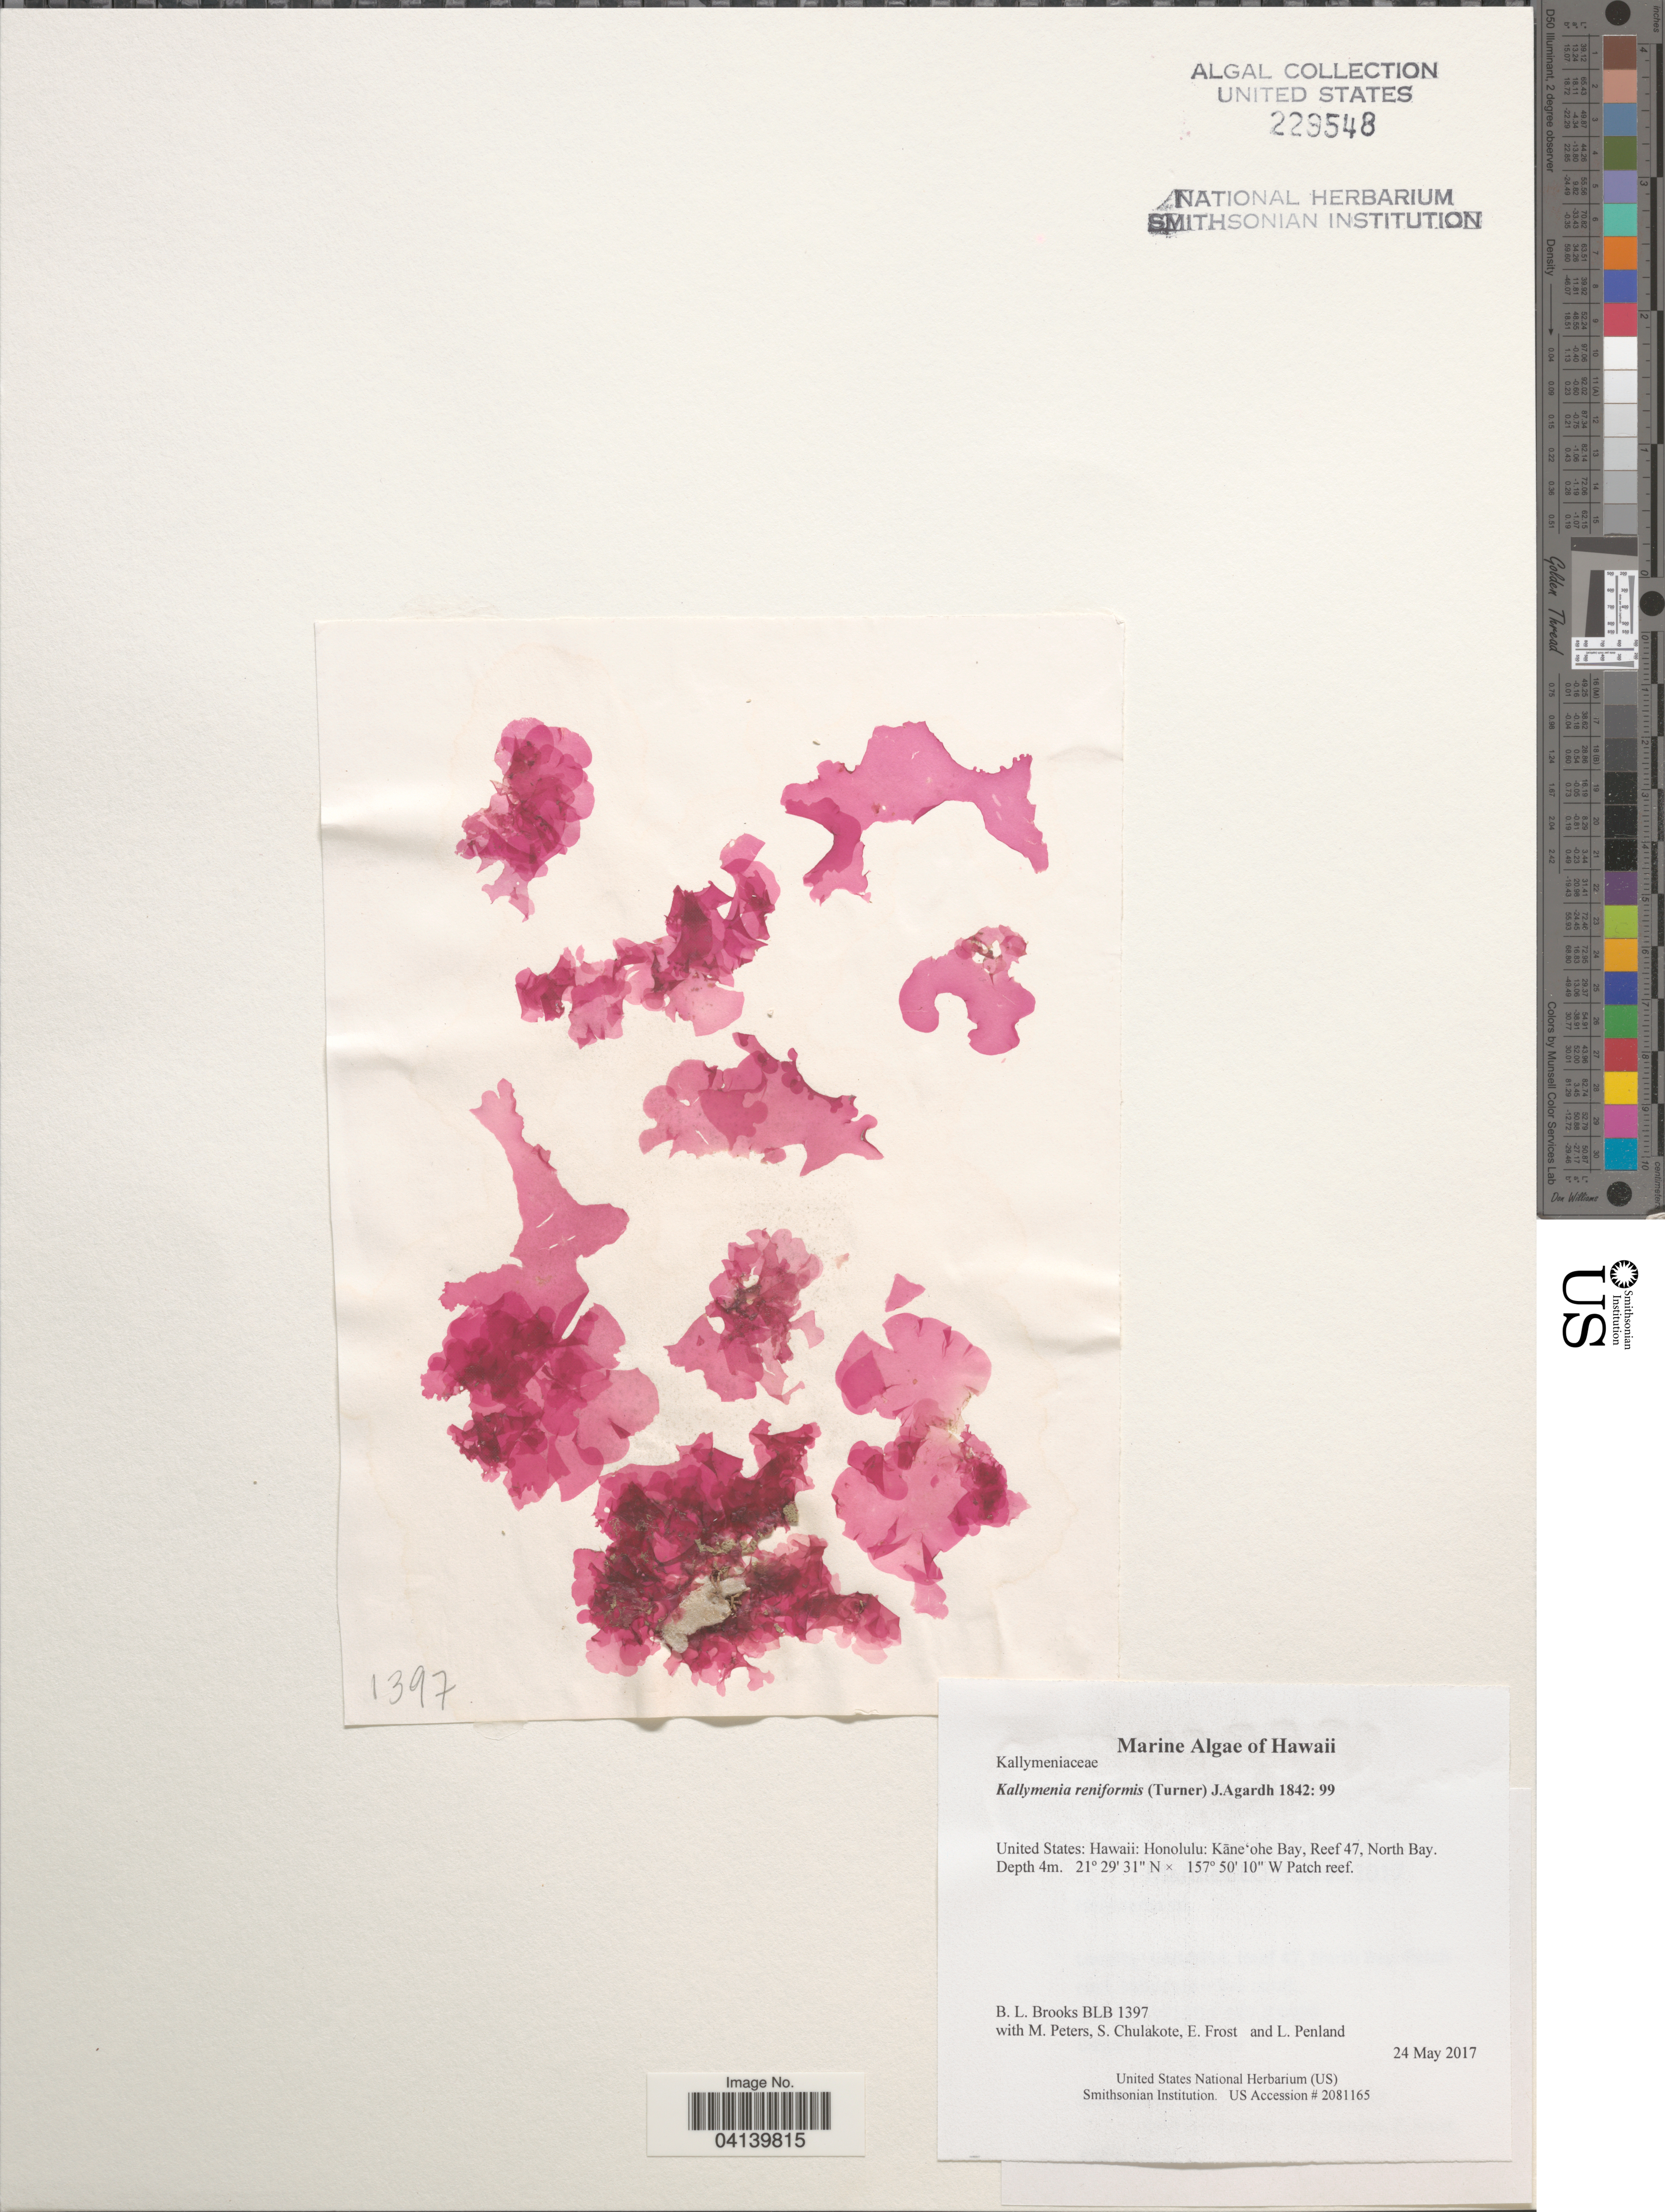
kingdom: Plantae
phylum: Rhodophyta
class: Florideophyceae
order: Gigartinales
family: Kallymeniaceae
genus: Kallymenia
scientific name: Kallymenia reniformis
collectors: B. Brooks, M. Peters, S. Chulakote, E. Frost & L. Penland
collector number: BLB 1397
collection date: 2017-05-24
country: United States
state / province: Hawaii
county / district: Honolulu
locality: Honolulu: Kāne'ohe Bay, Reef 47, North Bay.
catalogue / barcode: US 229548